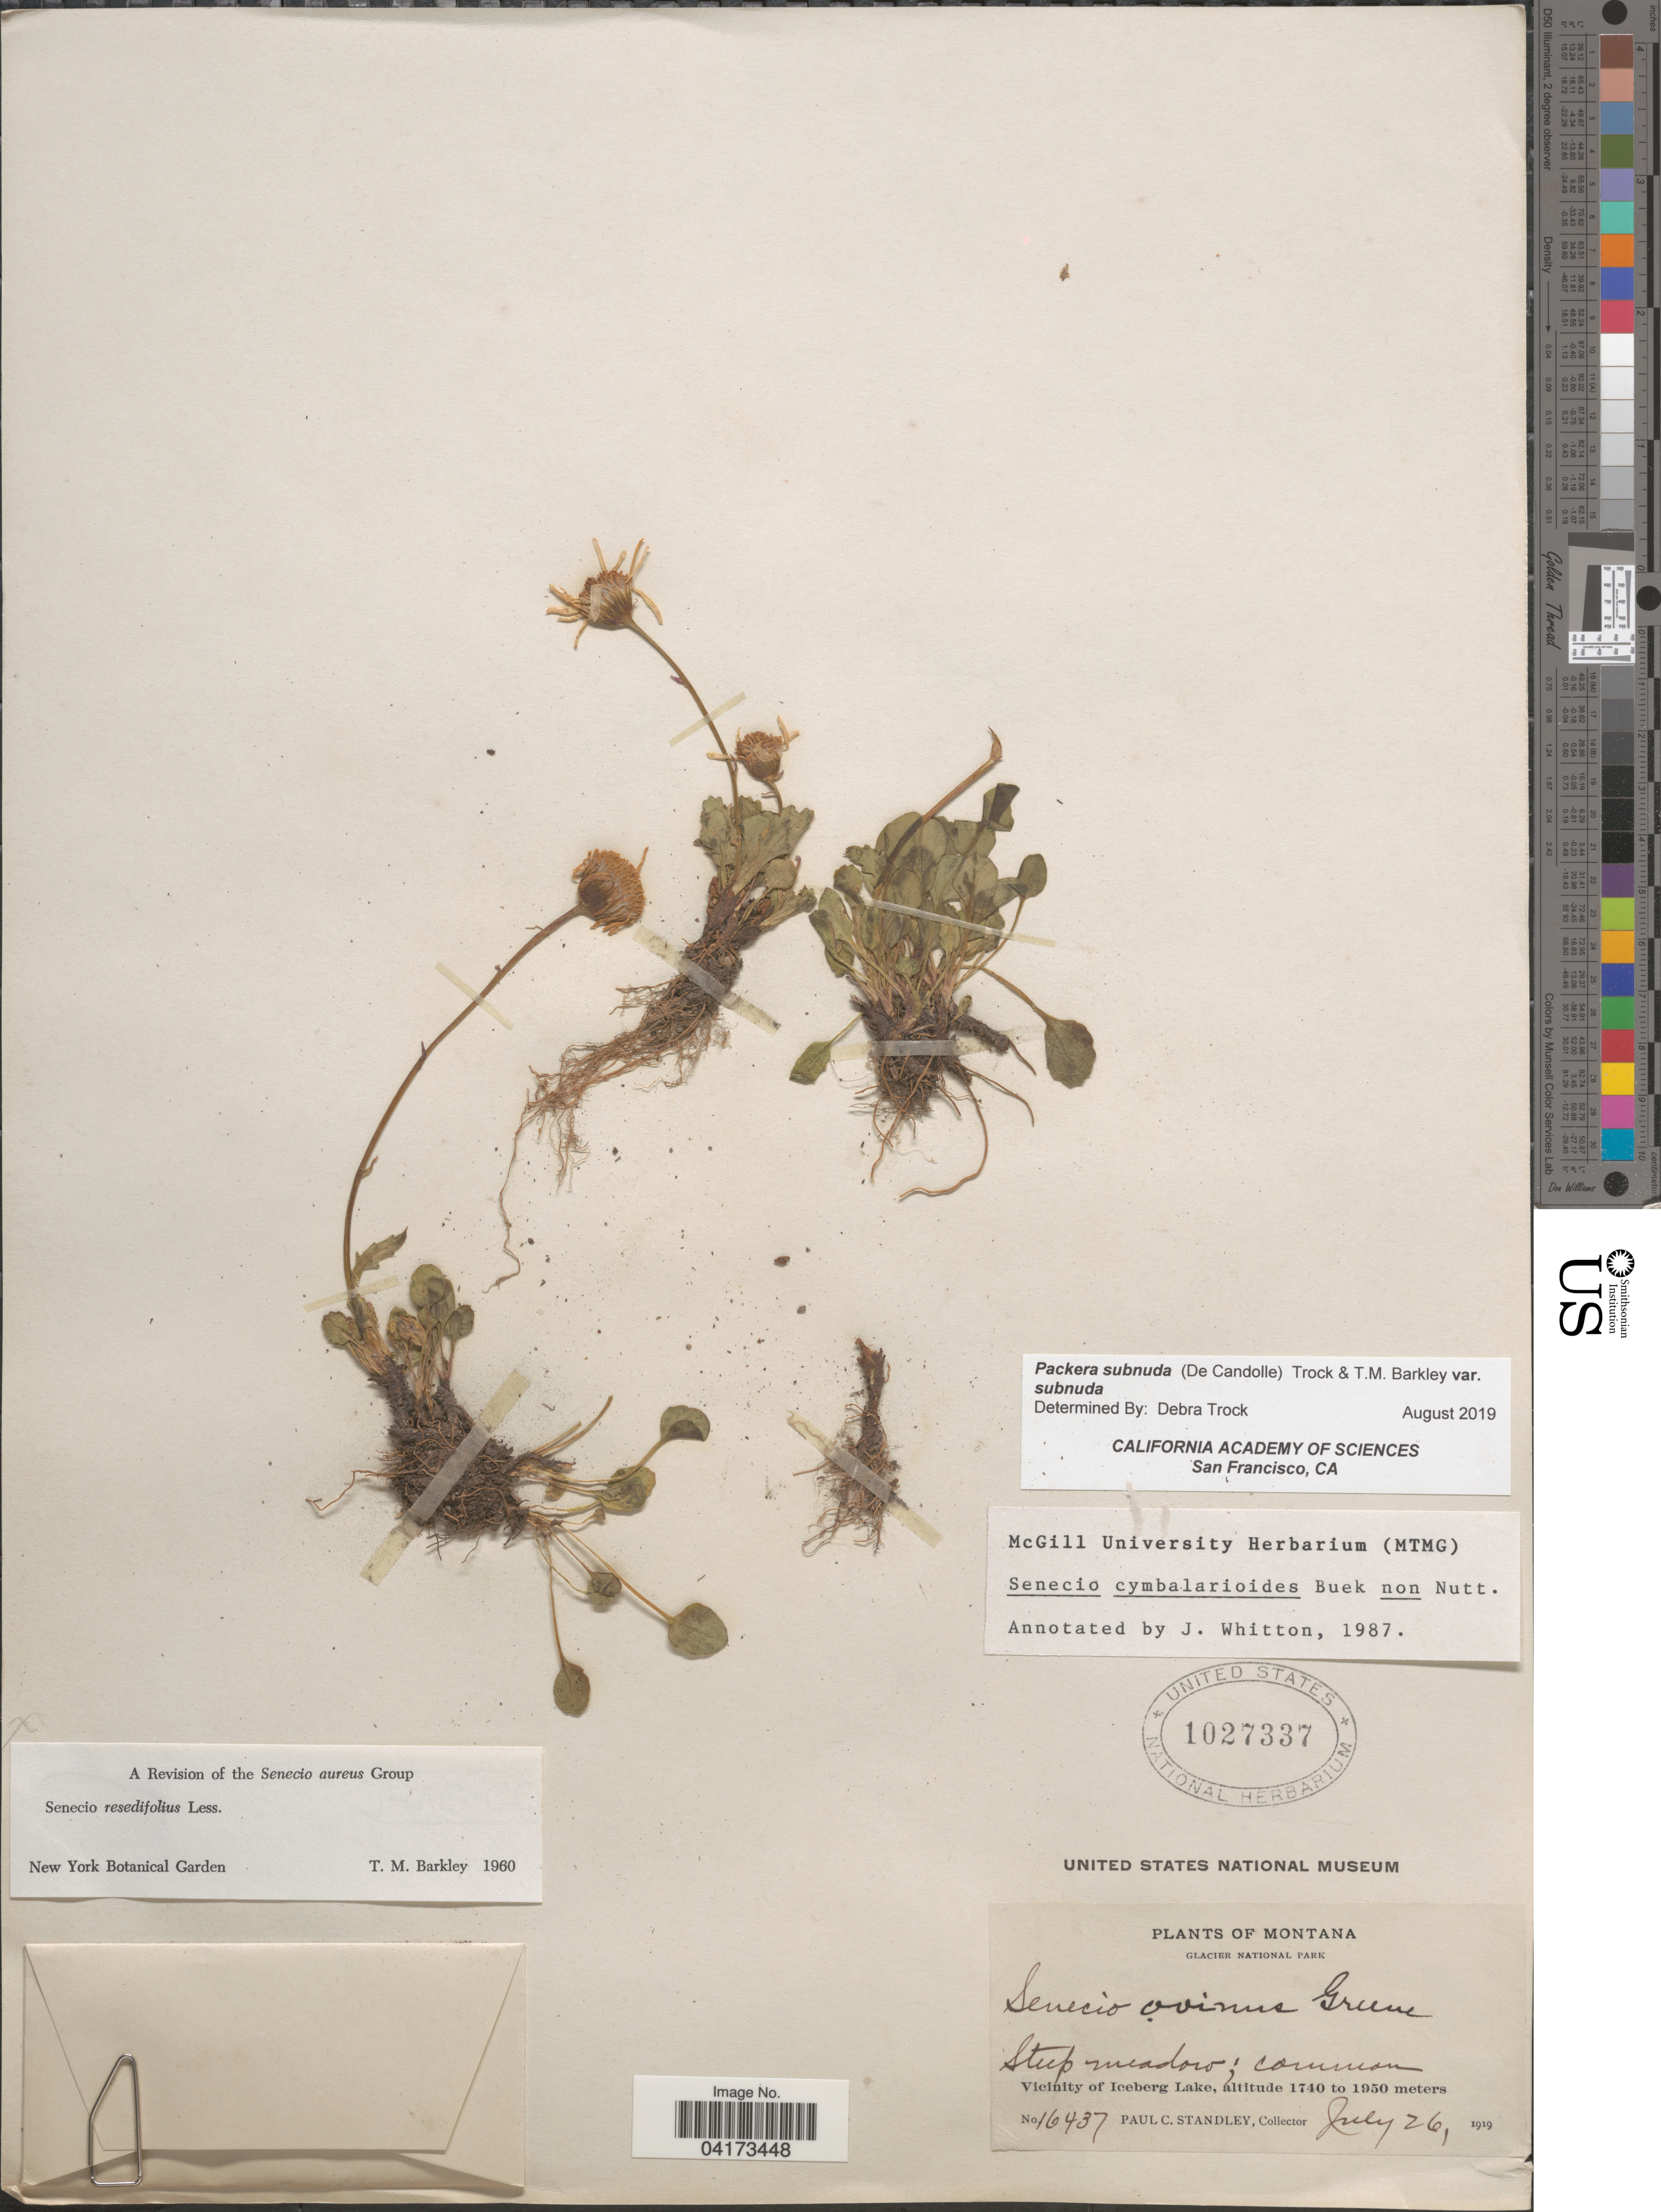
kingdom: Plantae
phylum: Tracheophyta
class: Magnoliopsida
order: Asterales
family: Asteraceae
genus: Packera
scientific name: Packera subnuda var. subnuda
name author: (DC.) Trock & T.M. Barkley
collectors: P. C. Standley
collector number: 16437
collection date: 1919-07-26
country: United States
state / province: Montana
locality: Glacier National Park. Vicinity of Iceberg Lake.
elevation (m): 1740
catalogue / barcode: US 1027337